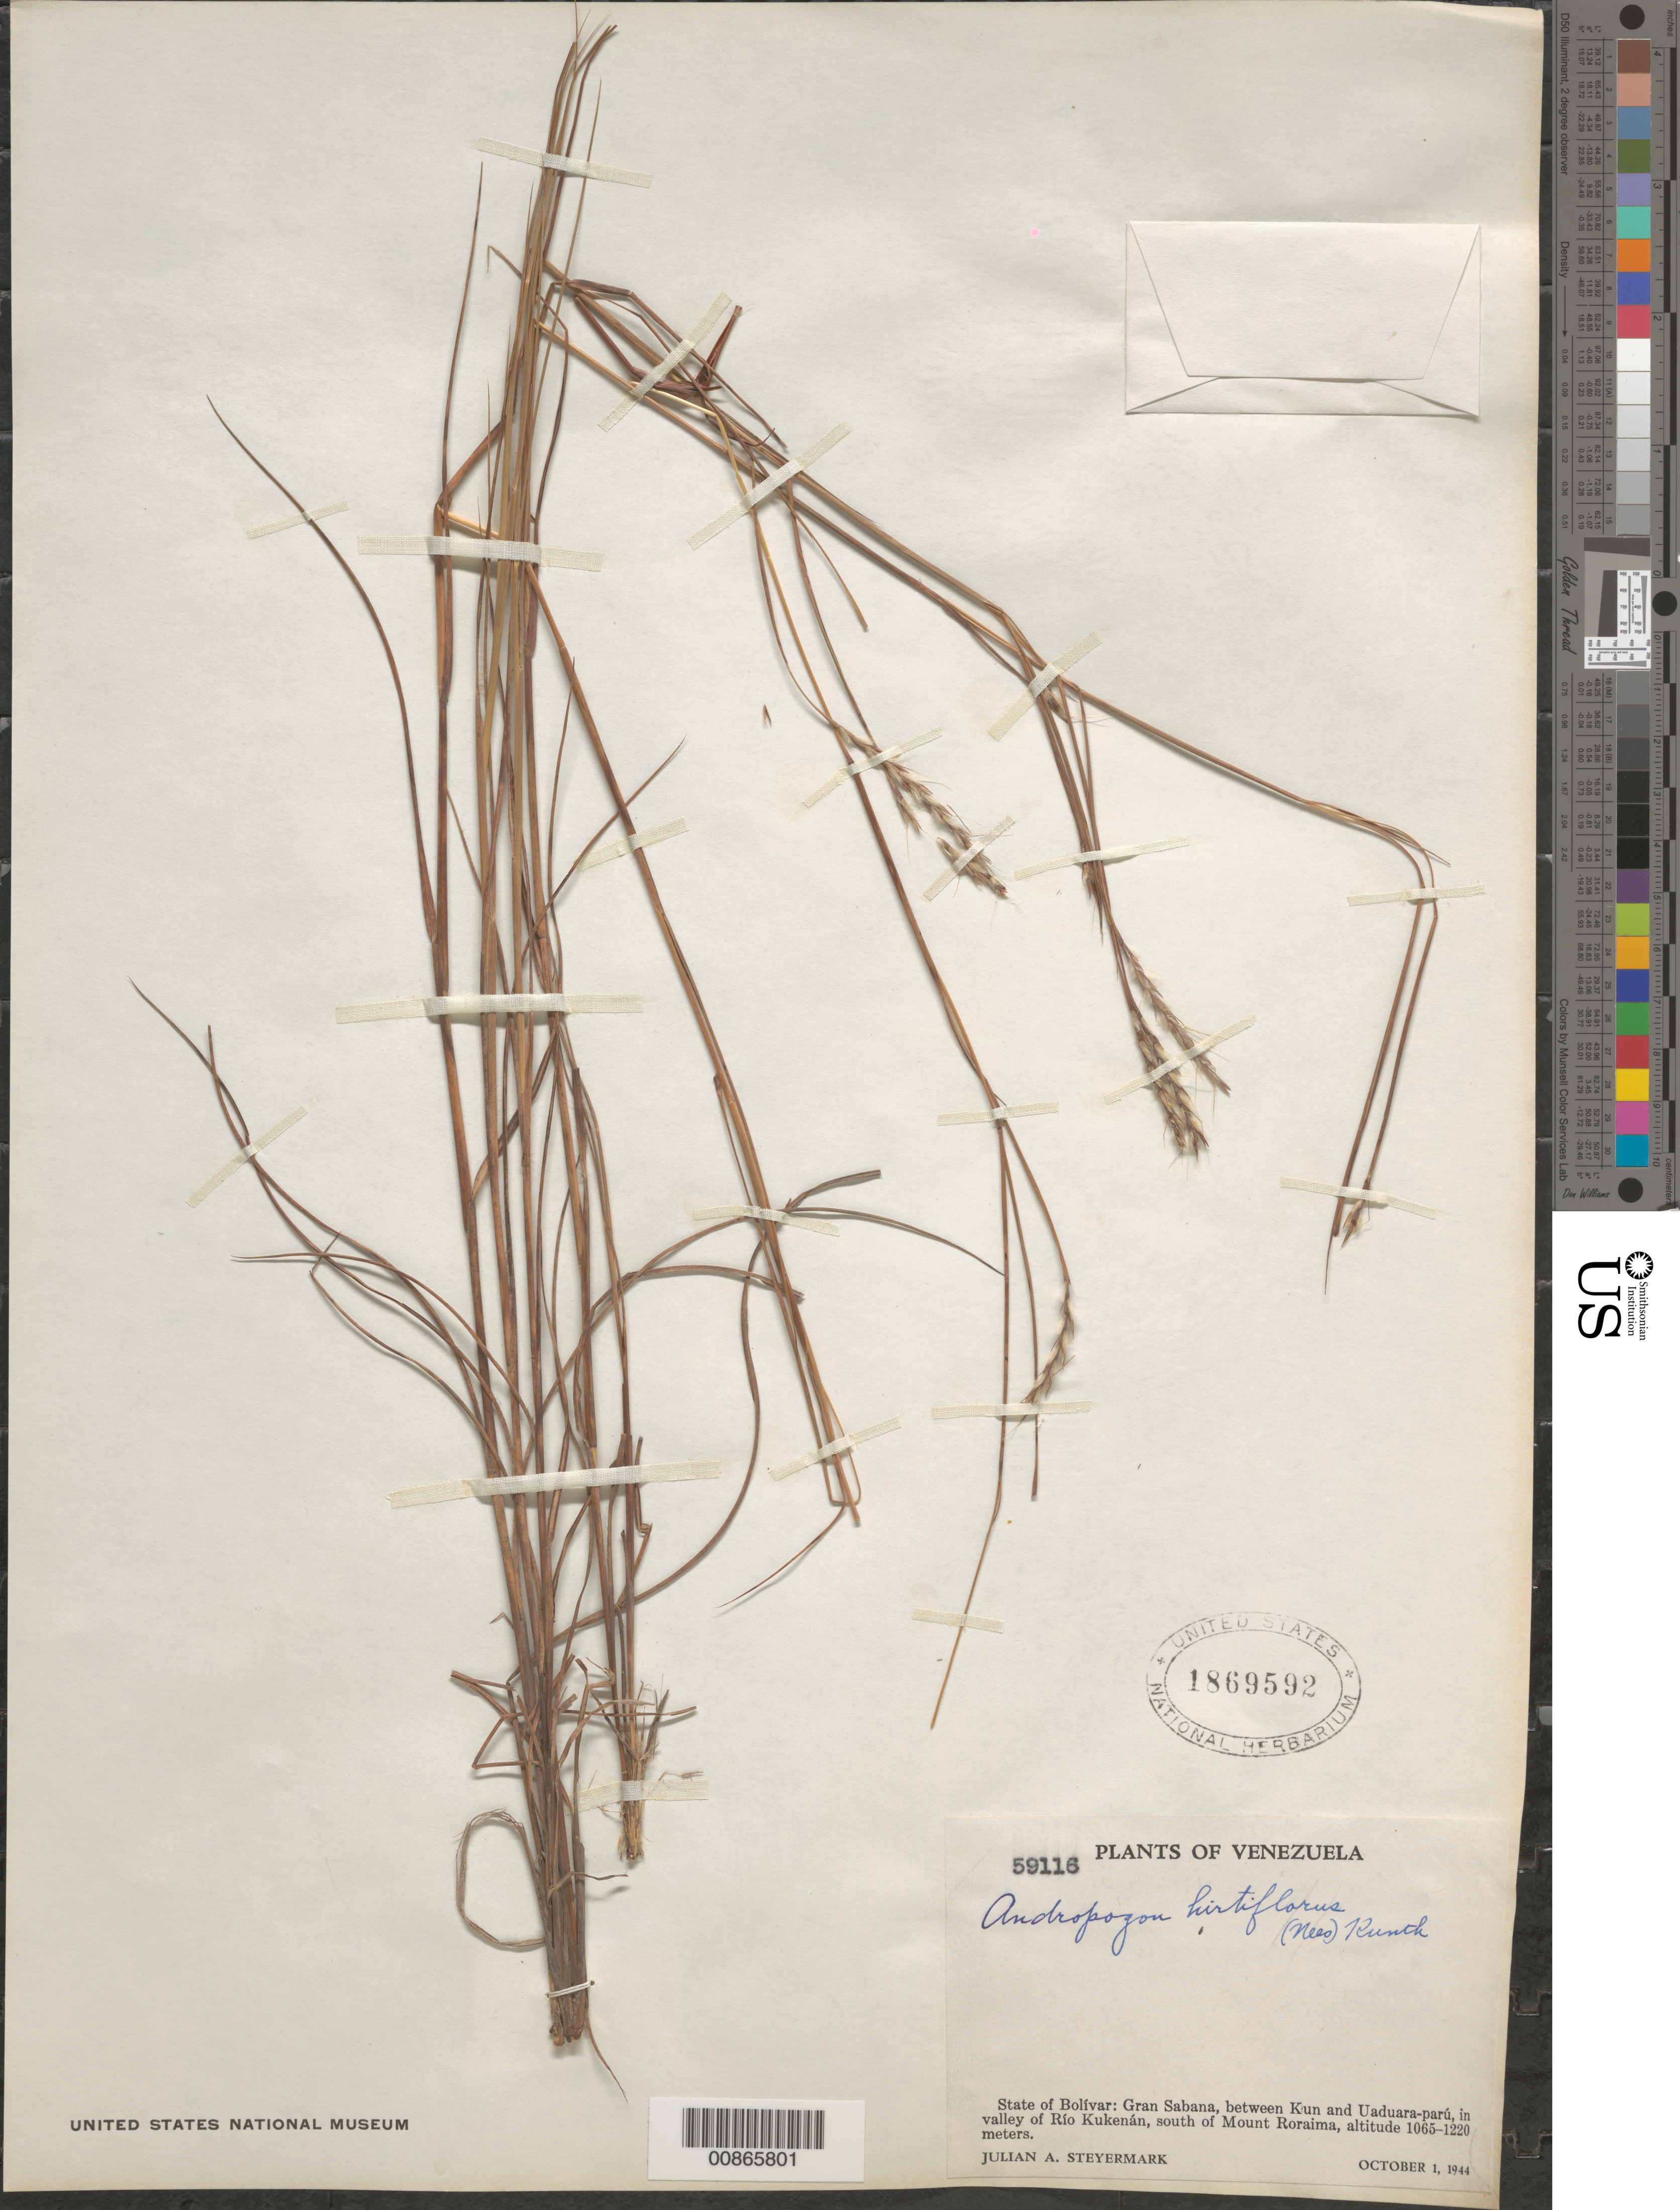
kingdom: Plantae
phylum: Tracheophyta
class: Liliopsida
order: Poales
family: Poaceae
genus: Schizachyrium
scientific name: Schizachyrium hirtiflorum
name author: Nees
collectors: J. Steyermark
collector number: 59116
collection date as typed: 1-Oct-44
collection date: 1944-10-01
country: Venezuela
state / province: Bolívar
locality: Gran Sabana, between Kun and Uaduara-parú, Río Kukenán Valley, S of Mt. Roraima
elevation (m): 1065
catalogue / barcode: US 1869592